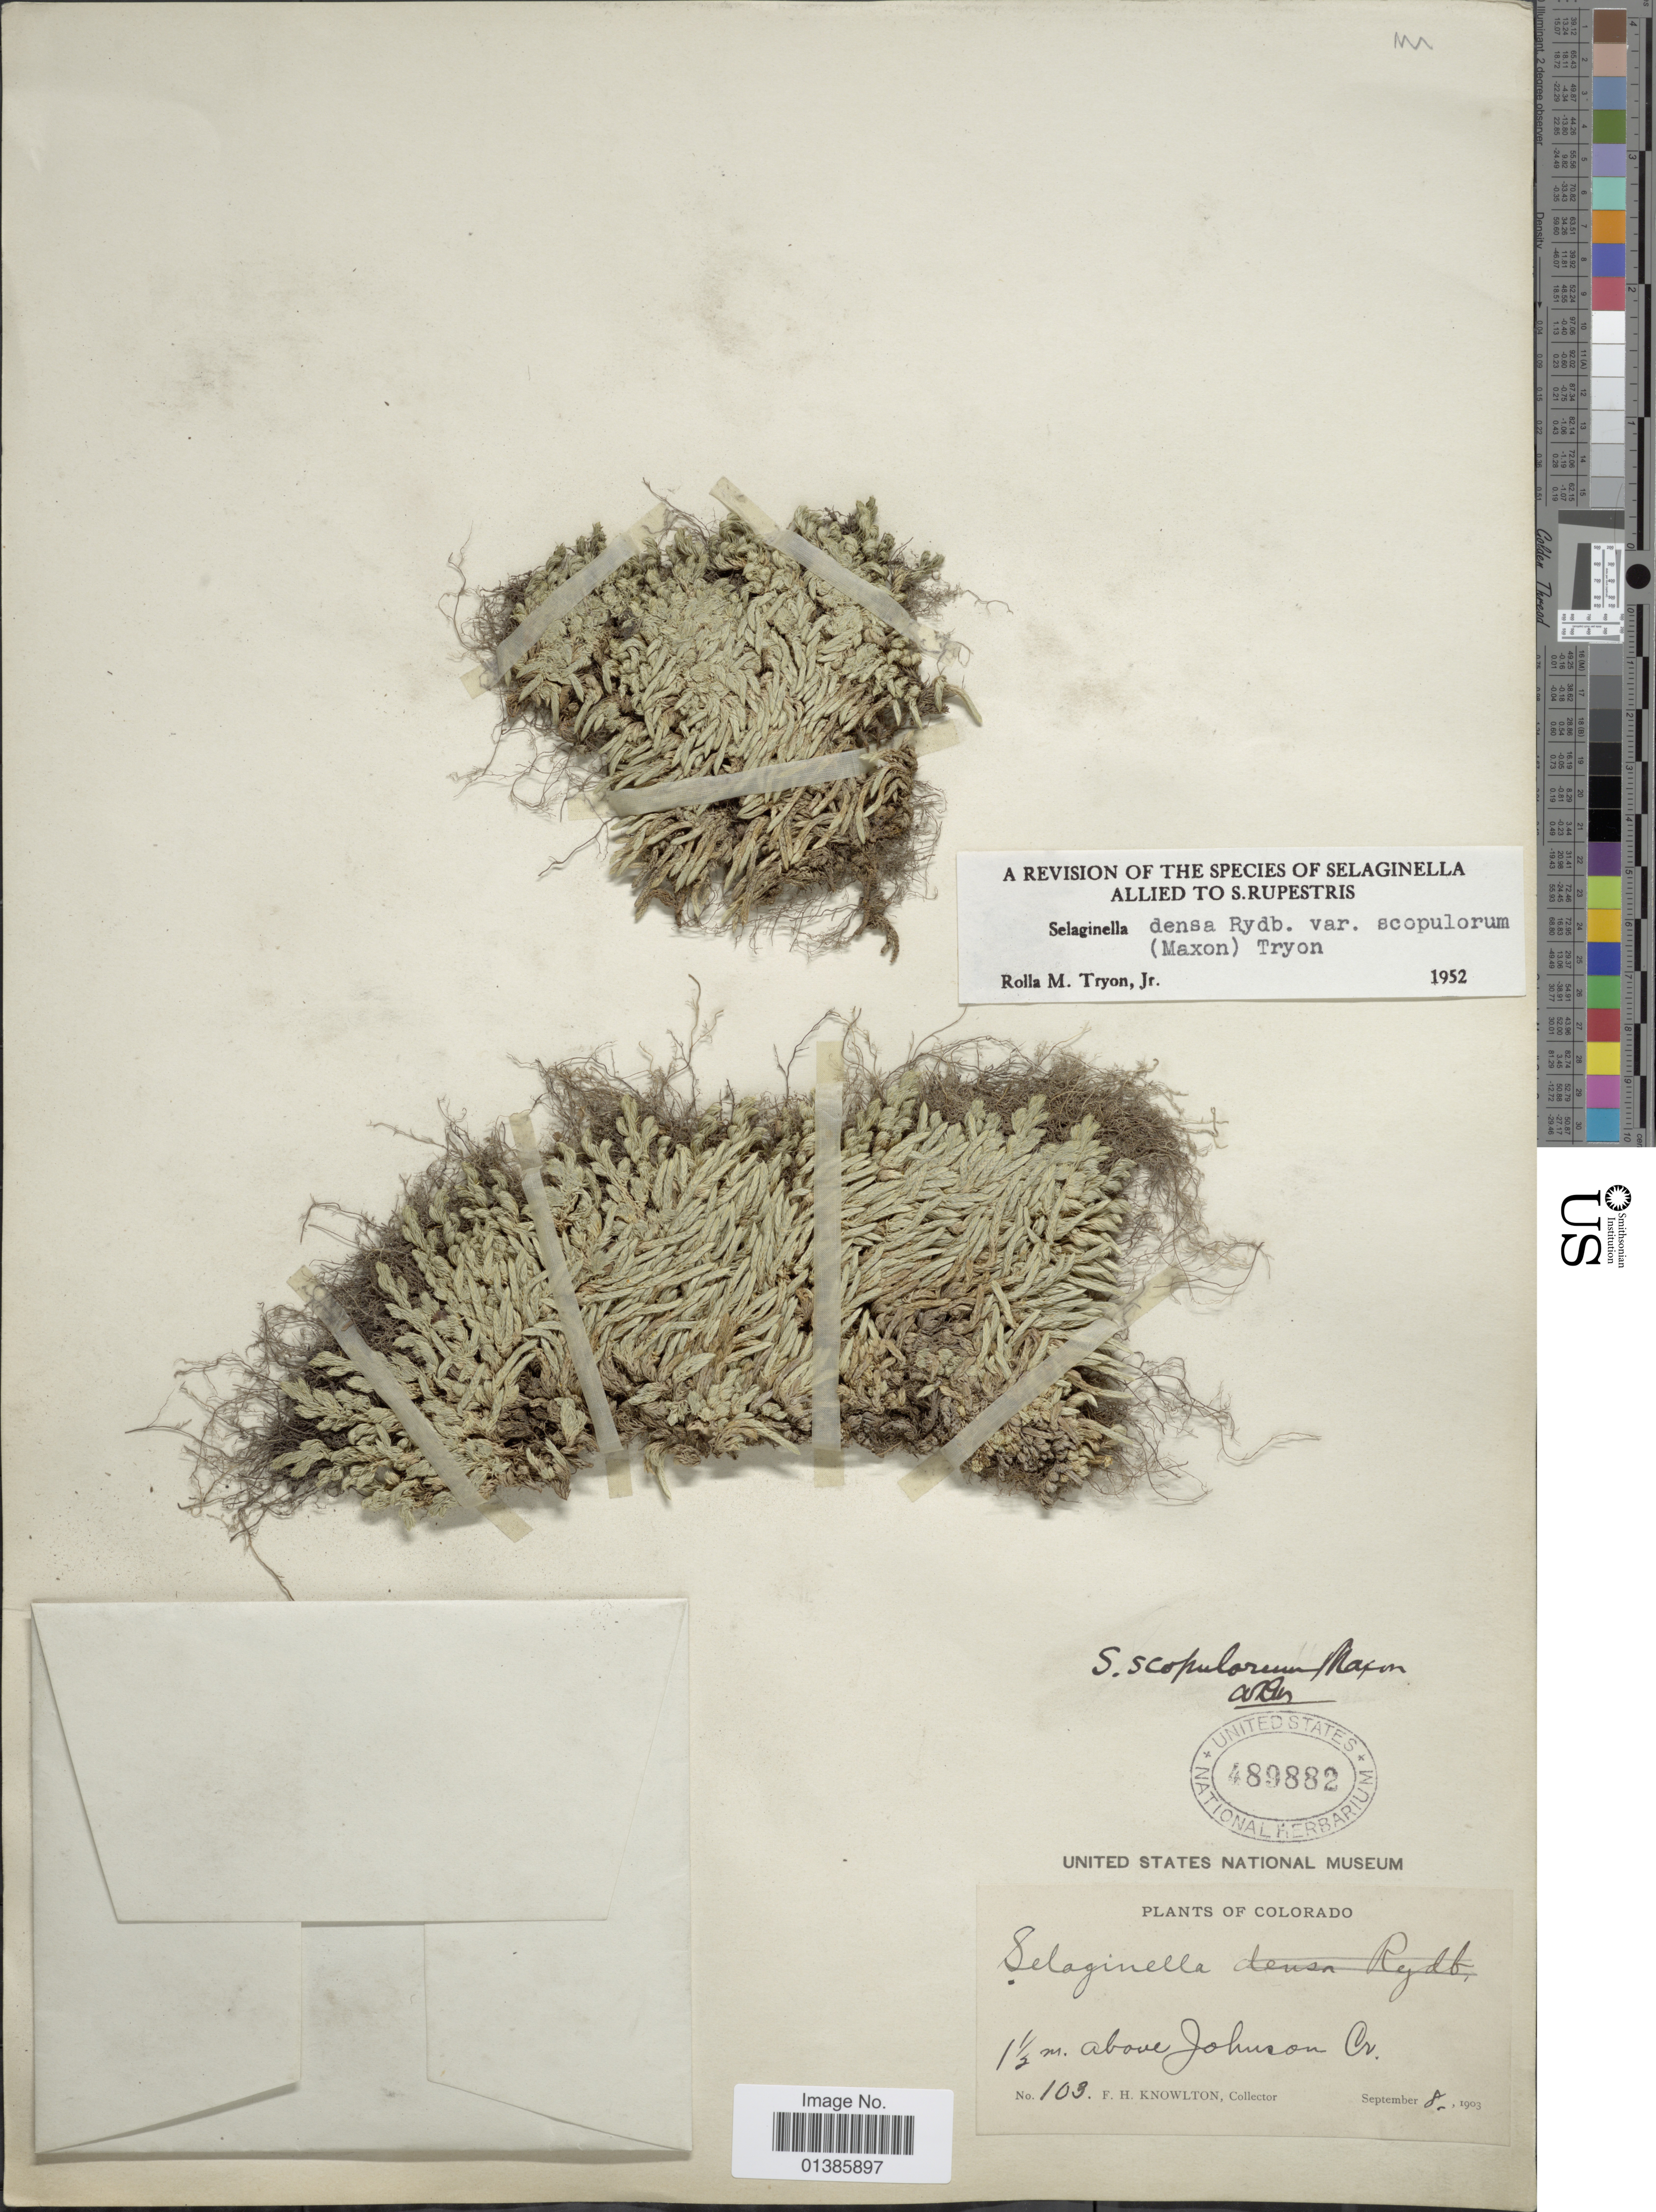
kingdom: Plantae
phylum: Tracheophyta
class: Lycopodiopsida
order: Selaginellales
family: Selaginellaceae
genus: Selaginella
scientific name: Selaginella densa var. scopulorum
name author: (Maxon) R.M. Tryon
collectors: F. H. Knowlton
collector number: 103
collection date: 1903-09-08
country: United States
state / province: Colorado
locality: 1½ m. above Johnson Cr.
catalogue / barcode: US 489882